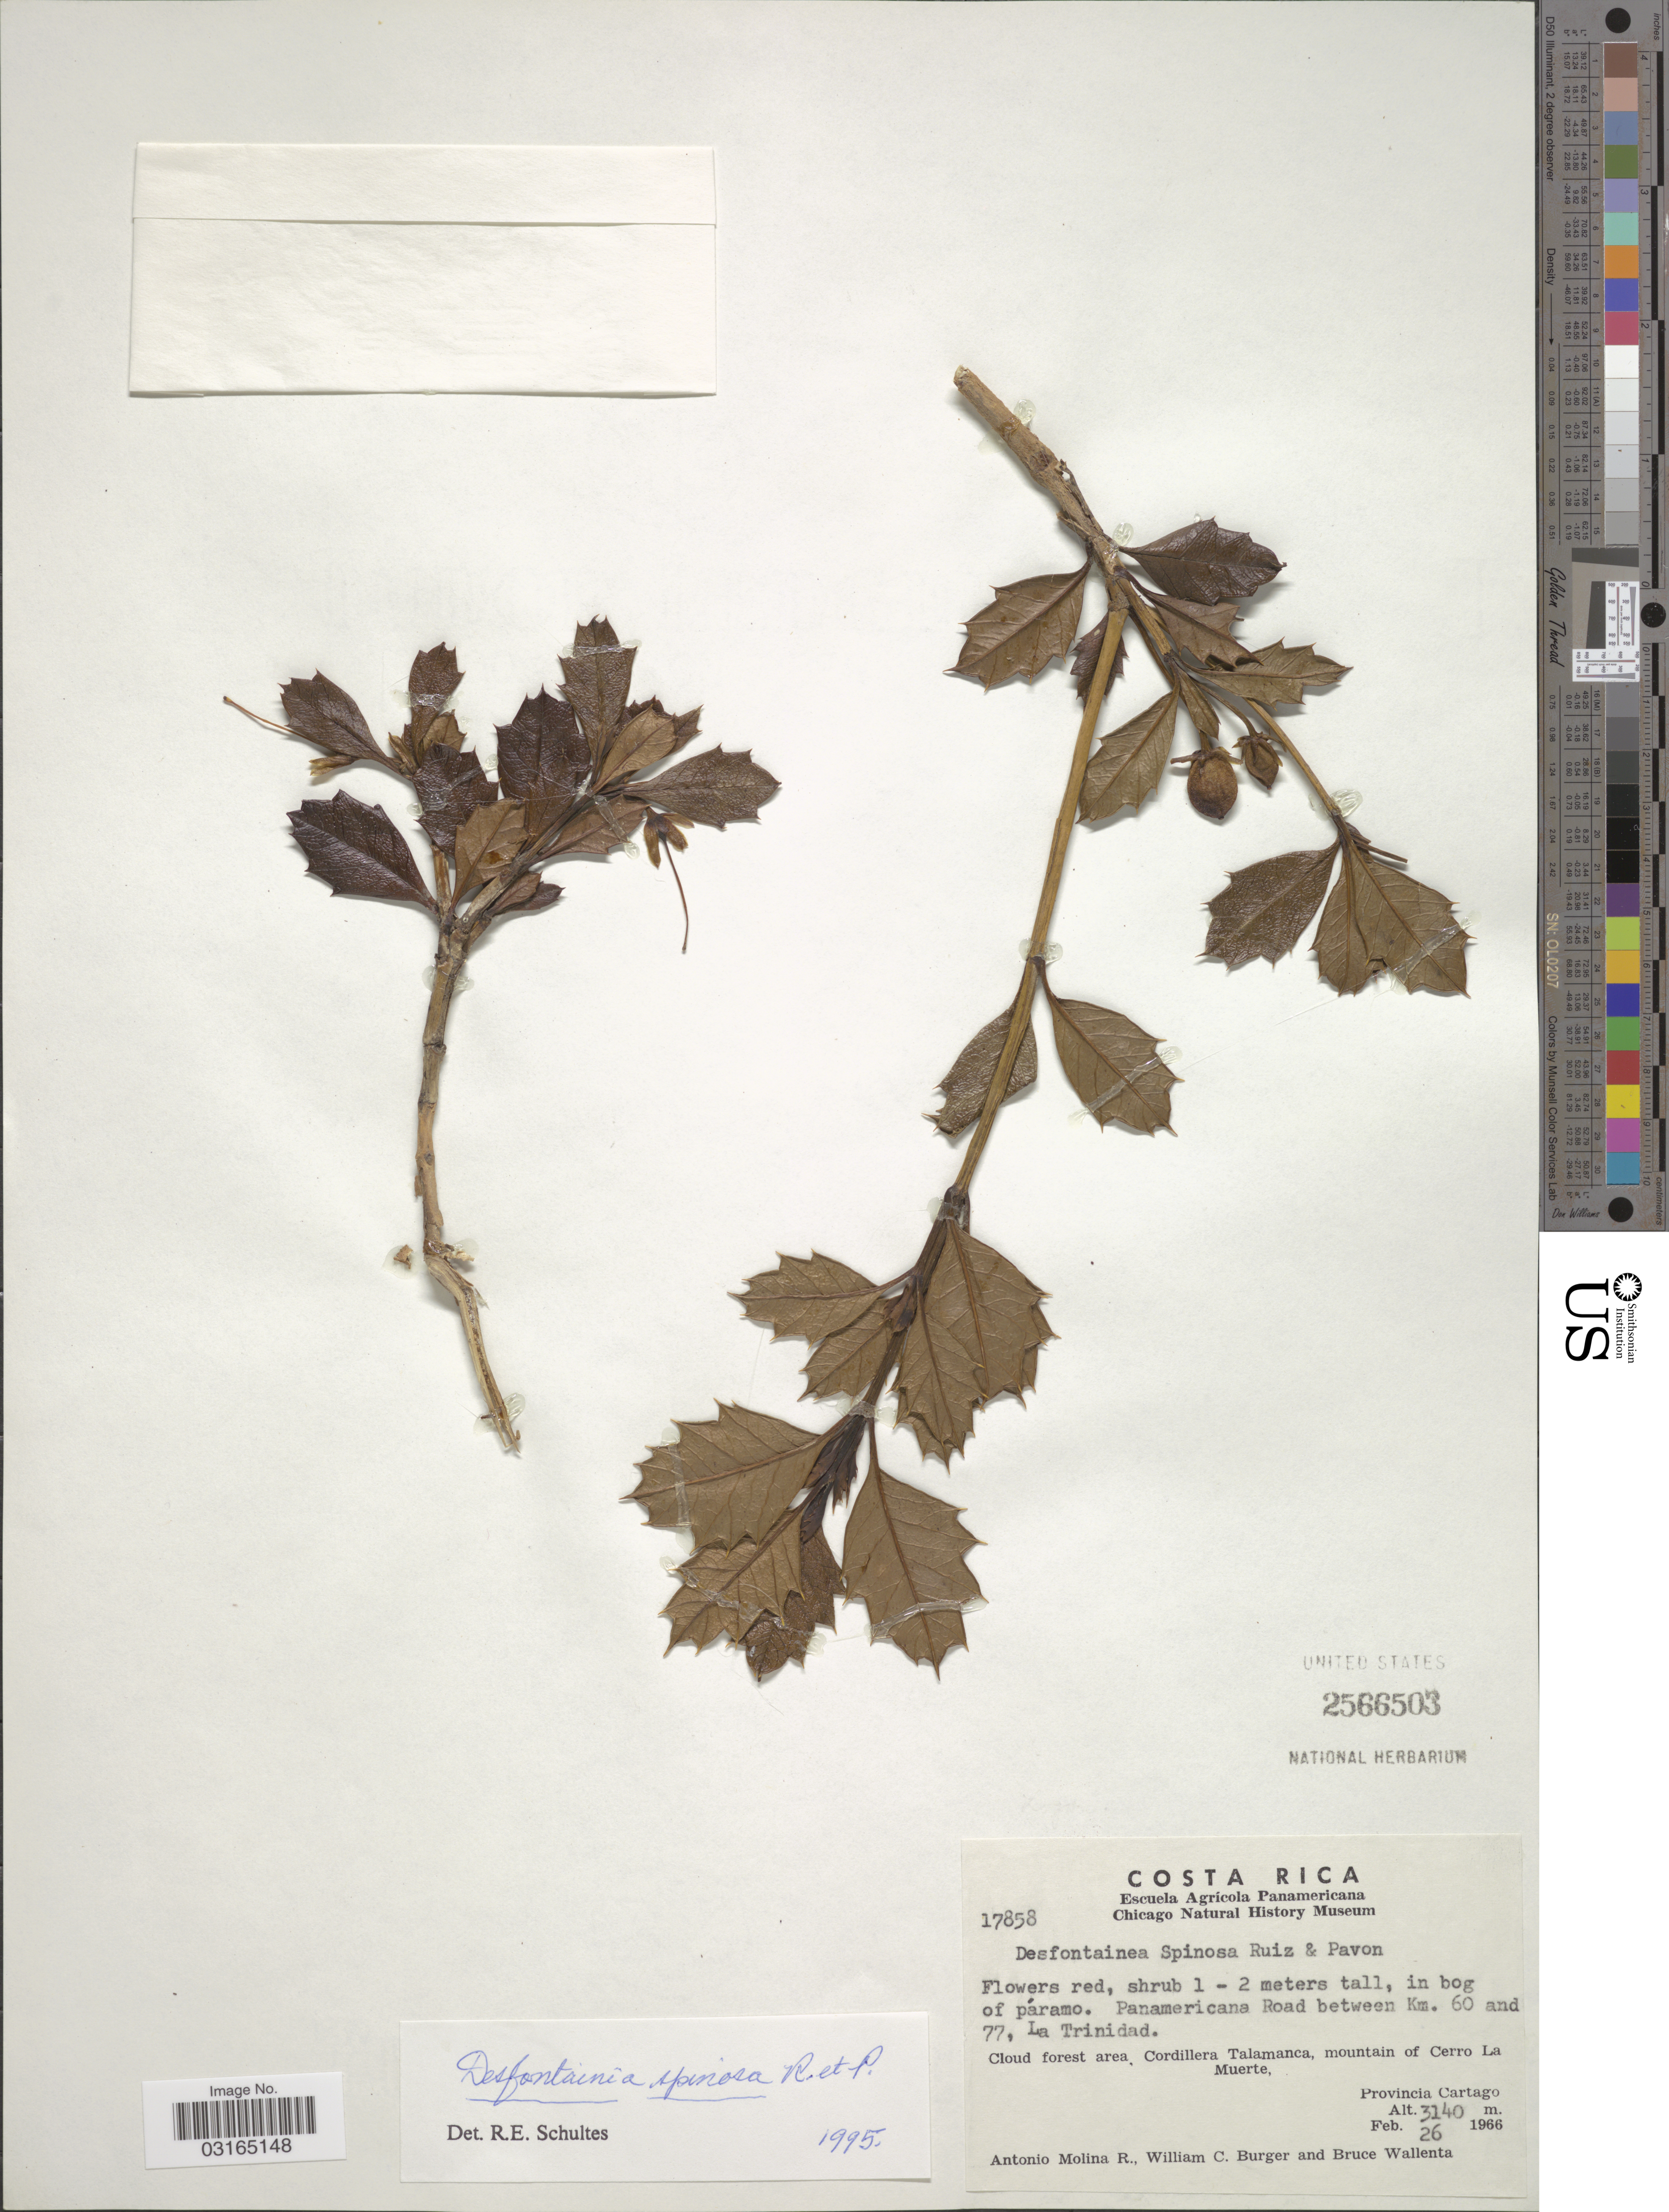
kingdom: Plantae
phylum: Tracheophyta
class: Magnoliopsida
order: Bruniales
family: Columelliaceae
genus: Desfontainia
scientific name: Desfontainia spinosa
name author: Ruiz & Pav.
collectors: A. Molina R., W. Burger & B. Wallenta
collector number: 17858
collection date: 1966-02-26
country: Costa Rica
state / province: Cartago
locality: Panamericana Road between Km. 60 and 77, La Trinidad. Cordillera Talamanca, mountain of Cerro La Muerte.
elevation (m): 3140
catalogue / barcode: US 2566503